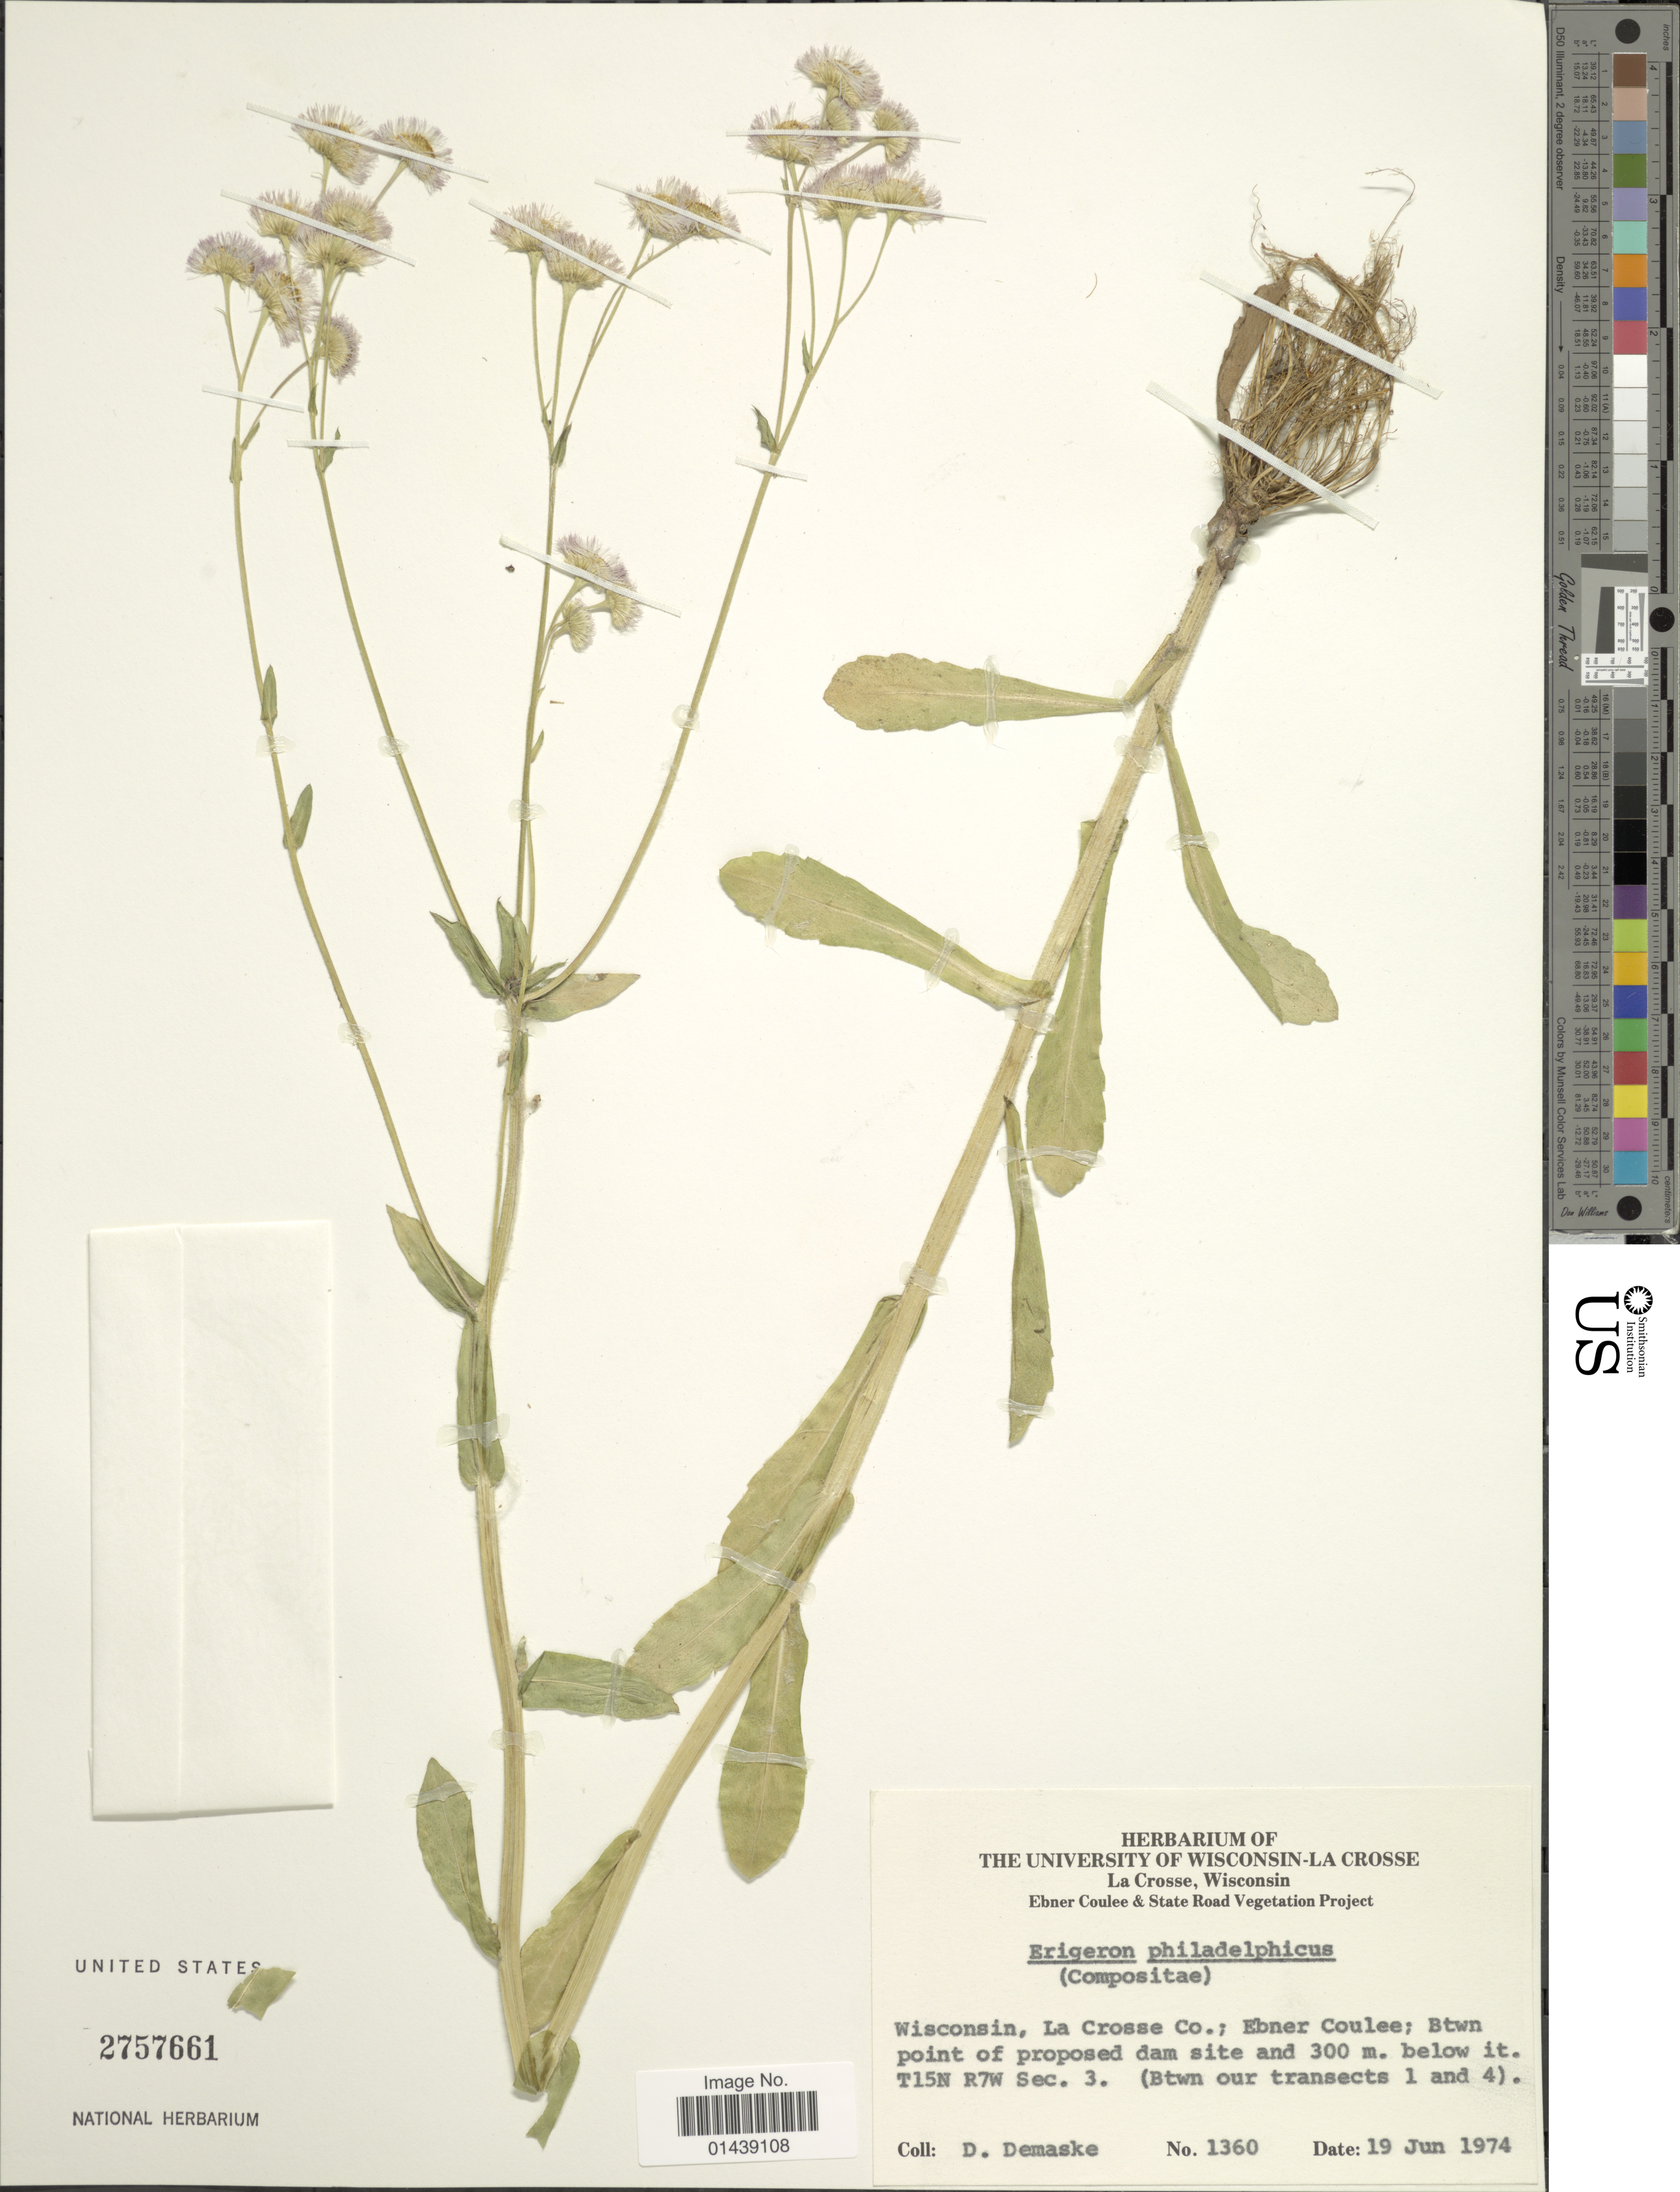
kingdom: Plantae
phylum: Tracheophyta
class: Magnoliopsida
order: Asterales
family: Asteraceae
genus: Erigeron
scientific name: Erigeron philadelphicus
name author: L.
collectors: D. Demaske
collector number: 1360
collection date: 1974-06-19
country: United States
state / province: Wisconsin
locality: La Crosse Co.; Ebner Coulee; Btwn point of proposed dam site and 300 m. below it. T15N R7W Sec. 3. (Btwn our transects 1 and 4)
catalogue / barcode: US 2757661